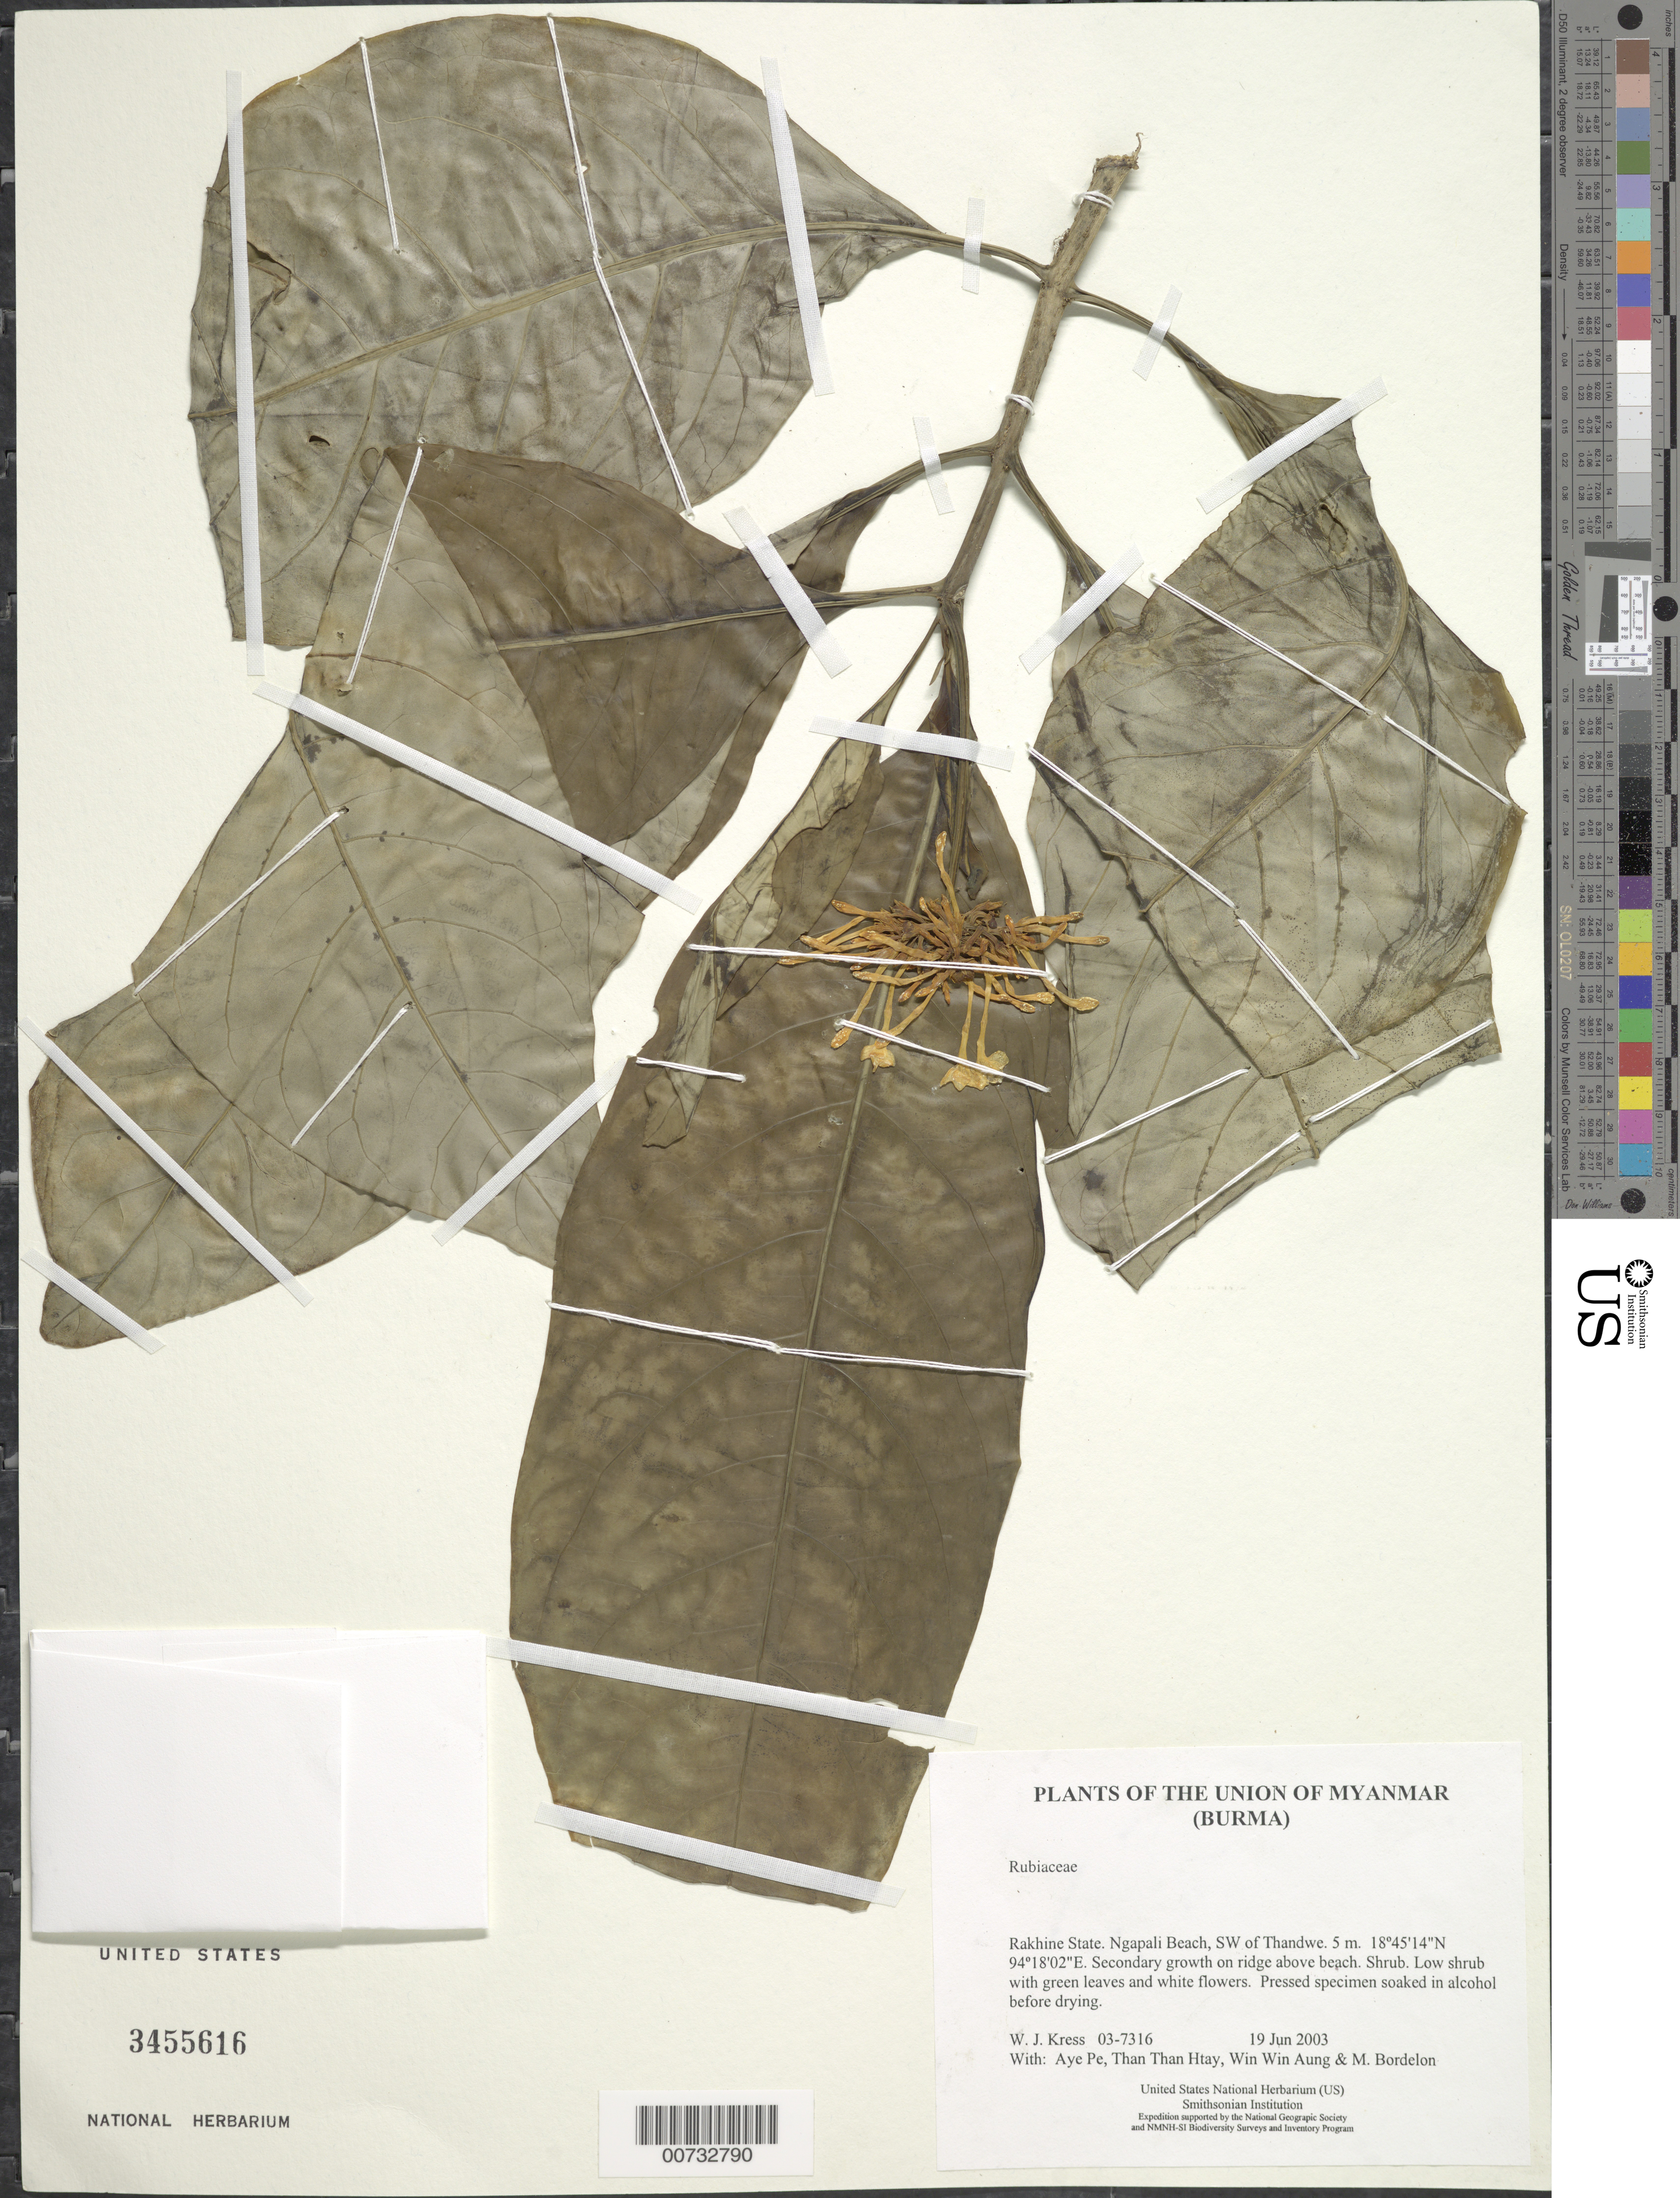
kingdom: Plantae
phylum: Tracheophyta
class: Magnoliopsida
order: Gentianales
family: Rubiaceae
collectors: W. J. Kress, Aye Pe, Than Than Htay, Win Win Aung & M. Bordelon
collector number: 03-7316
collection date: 2003-06-19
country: Myanmar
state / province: Rakhine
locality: Ngapali Beach, SW of Thandwe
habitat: Secondary growth on ridge above beach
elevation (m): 5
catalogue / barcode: US 3455616